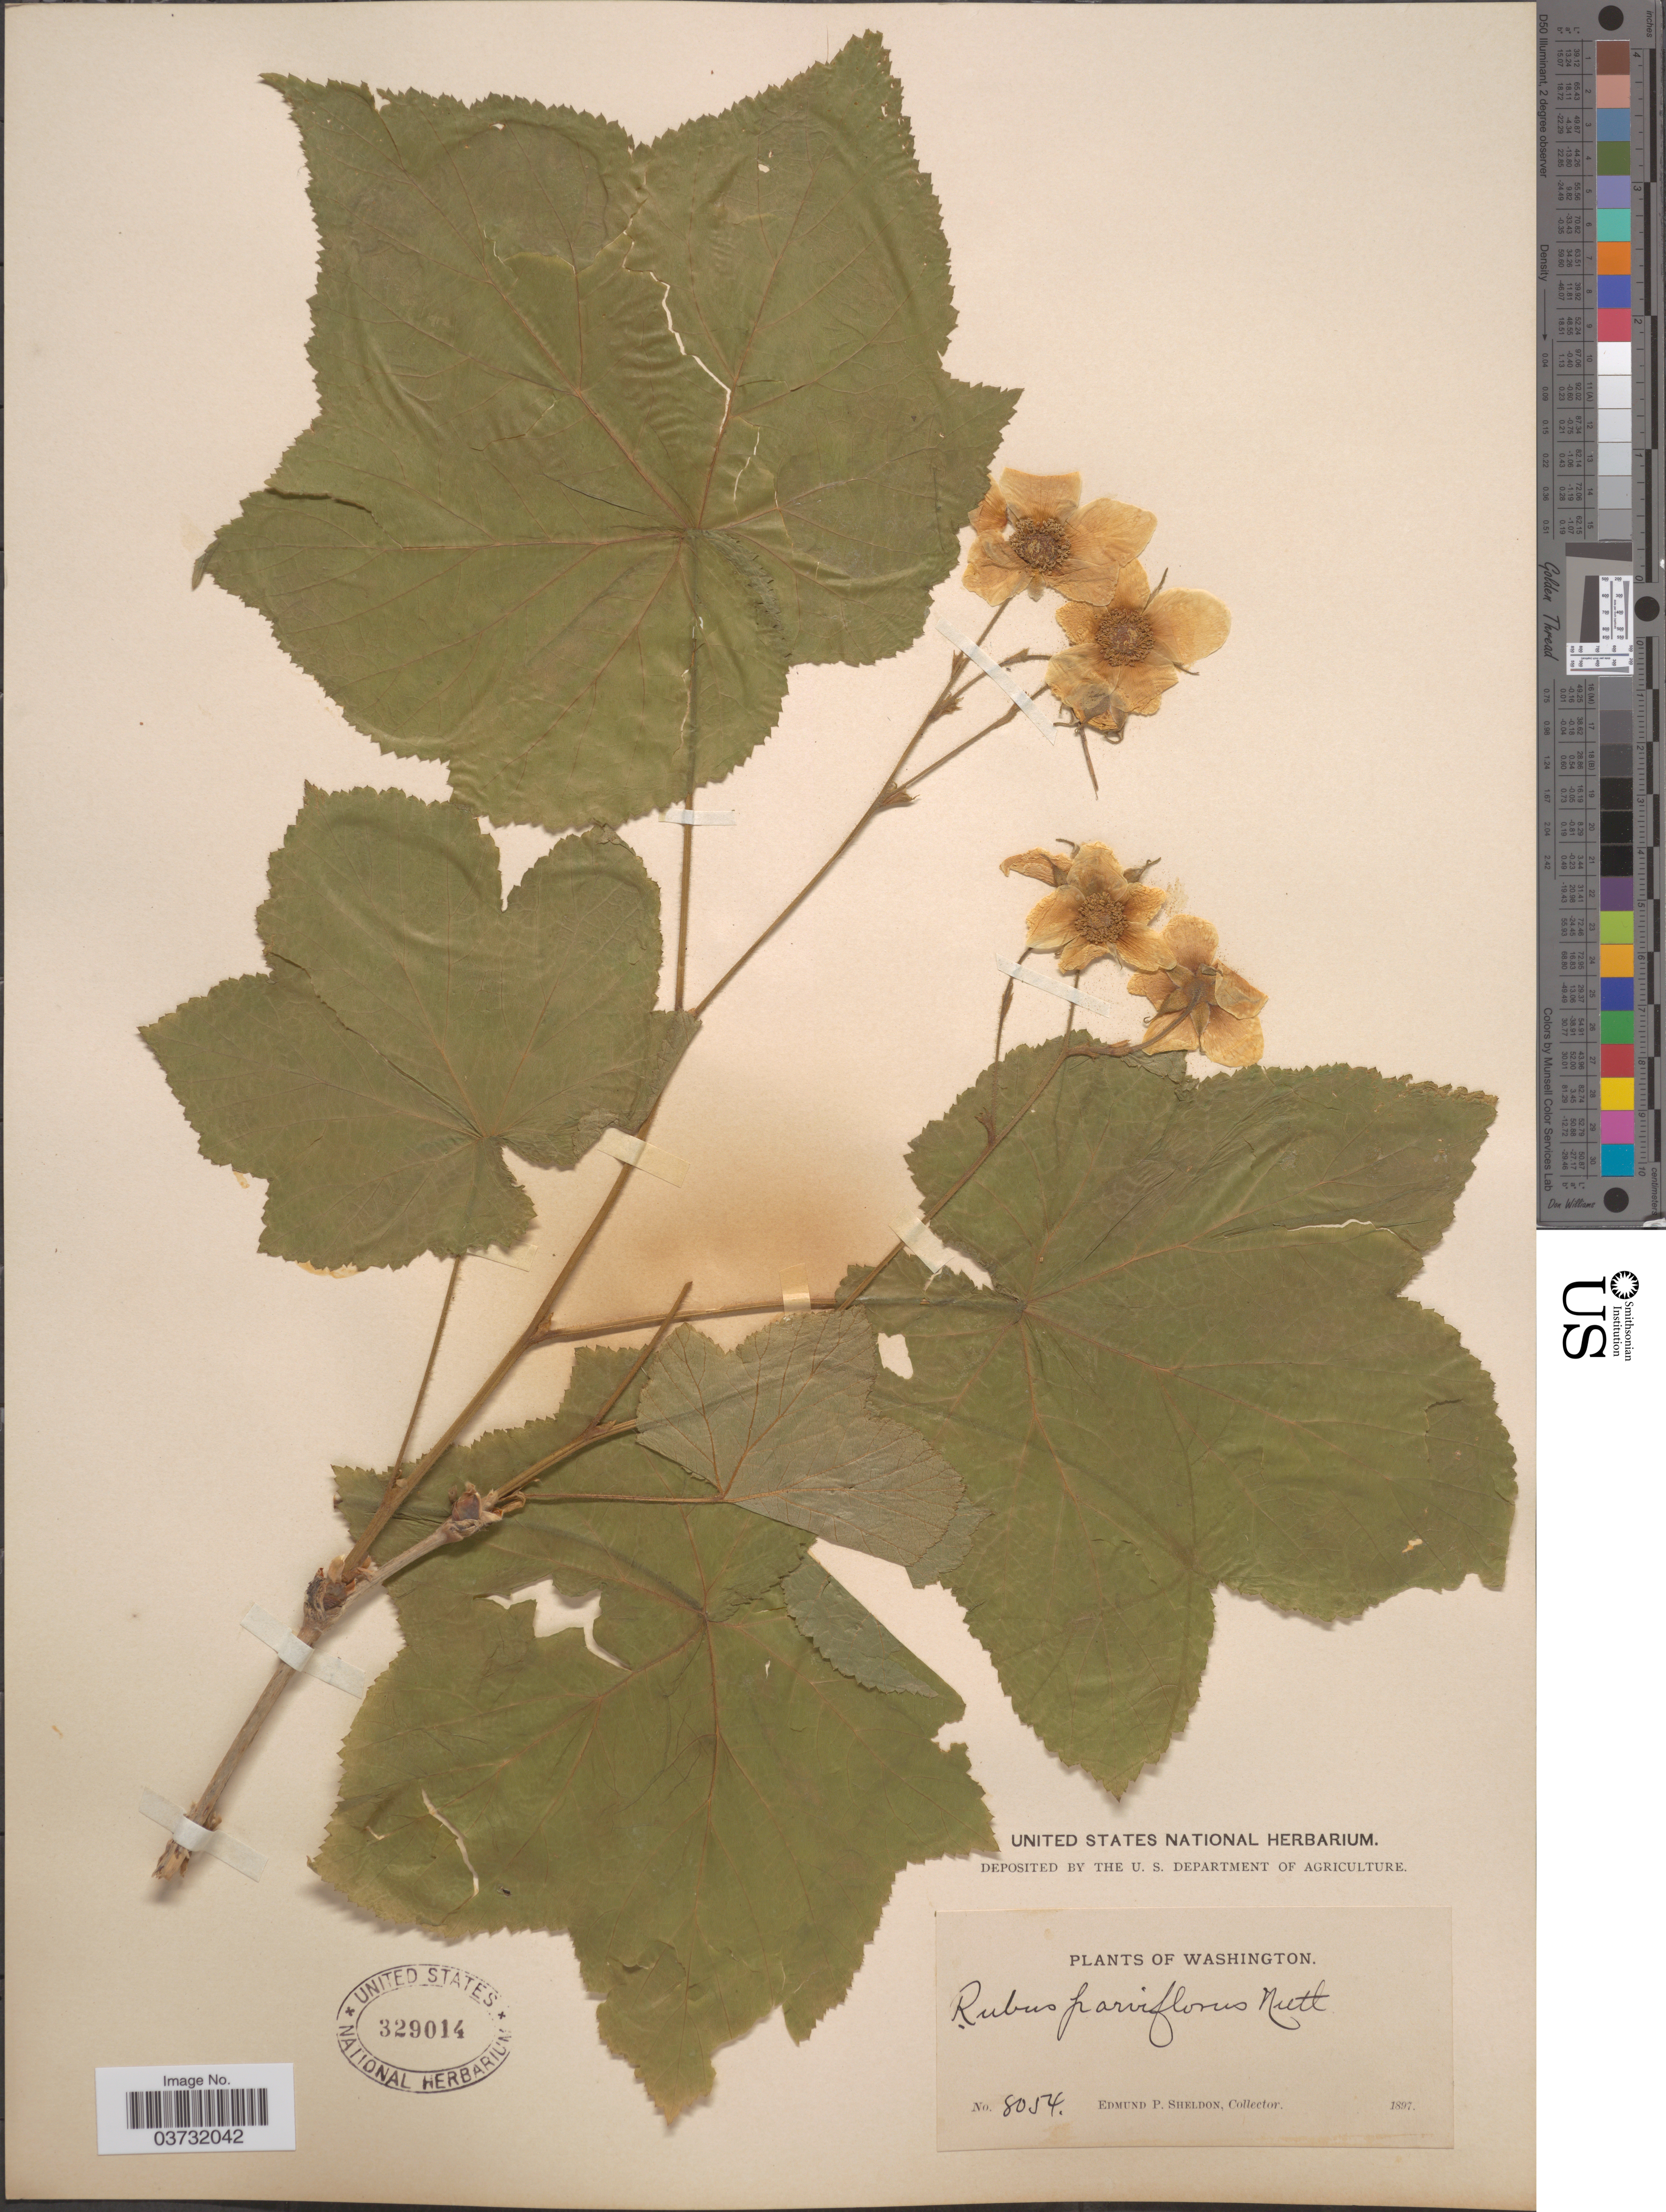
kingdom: Plantae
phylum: Tracheophyta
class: Magnoliopsida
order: Rosales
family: Rosaceae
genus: Rubus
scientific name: Rubus parviflorus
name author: Nutt.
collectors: E. P. Sheldon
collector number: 8054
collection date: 1897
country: United States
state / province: Washington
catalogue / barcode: US 329014